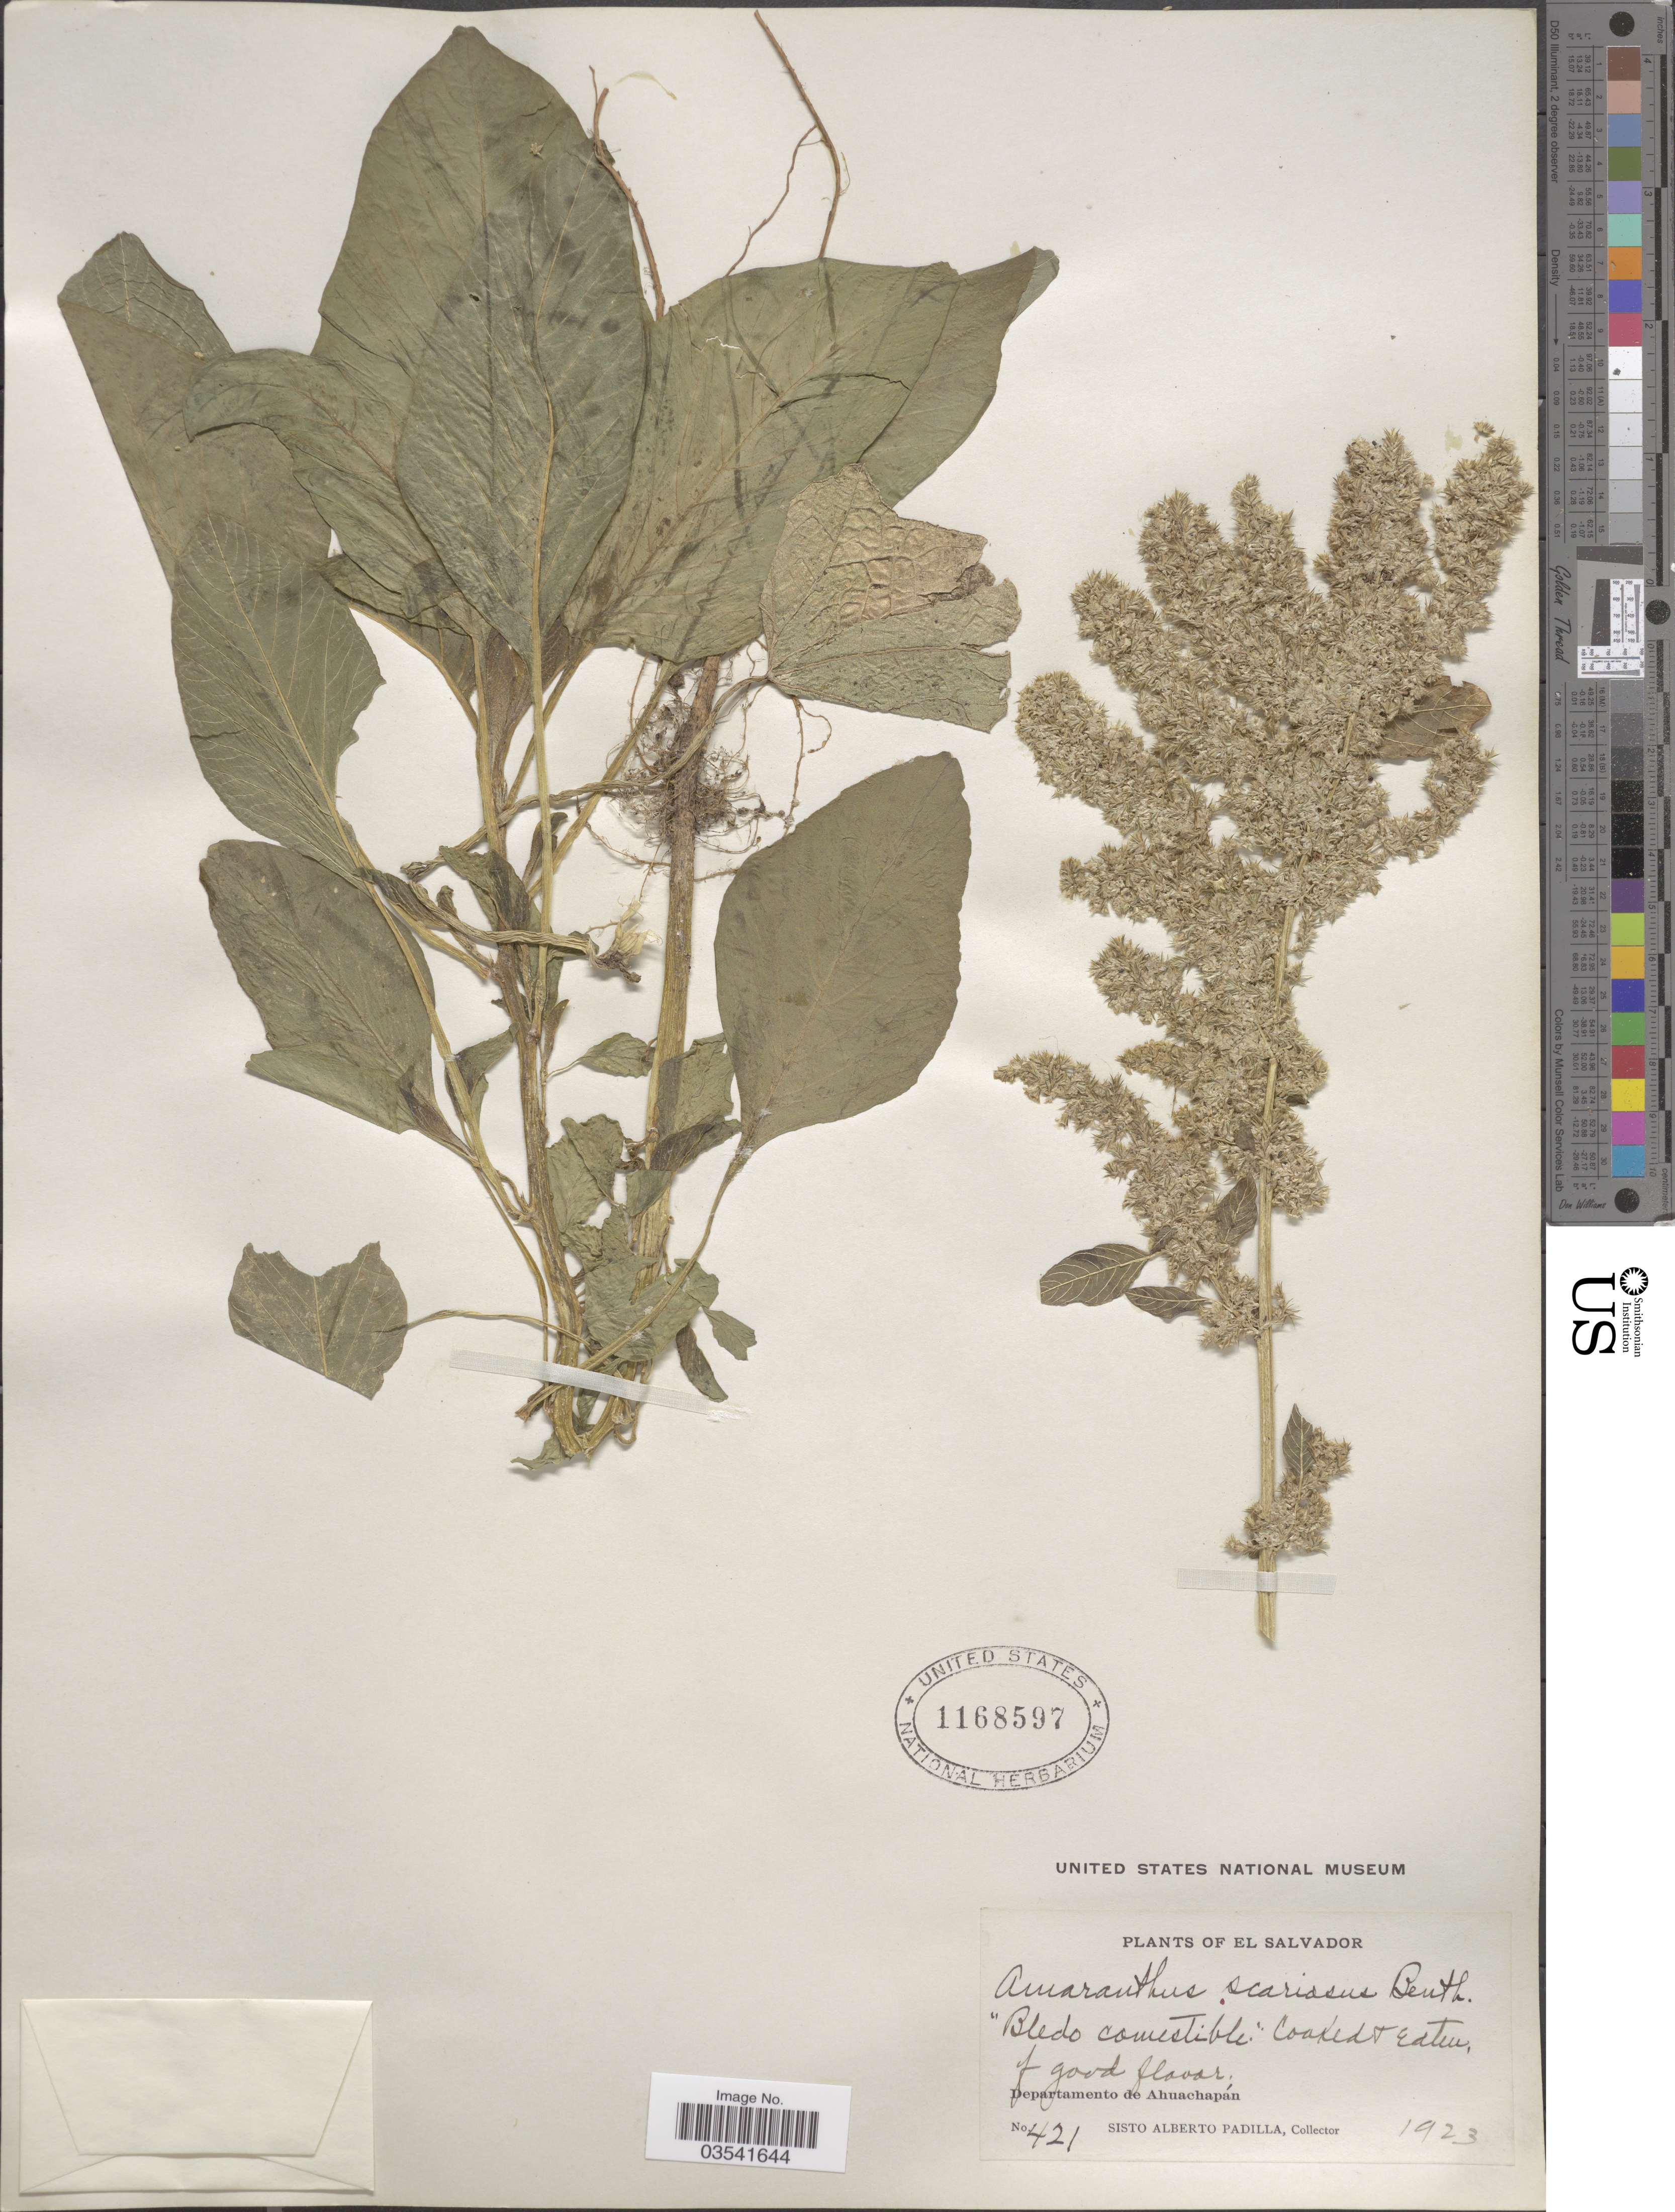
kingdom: Plantae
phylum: Tracheophyta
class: Magnoliopsida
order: Caryophyllales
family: Amaranthaceae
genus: Amaranthus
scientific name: Amaranthus scariosus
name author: Benth.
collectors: S. A. Padilla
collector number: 421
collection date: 1923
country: El Salvador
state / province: Ahuachapan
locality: Departamento de Ahuachapán.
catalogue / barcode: US 1168597